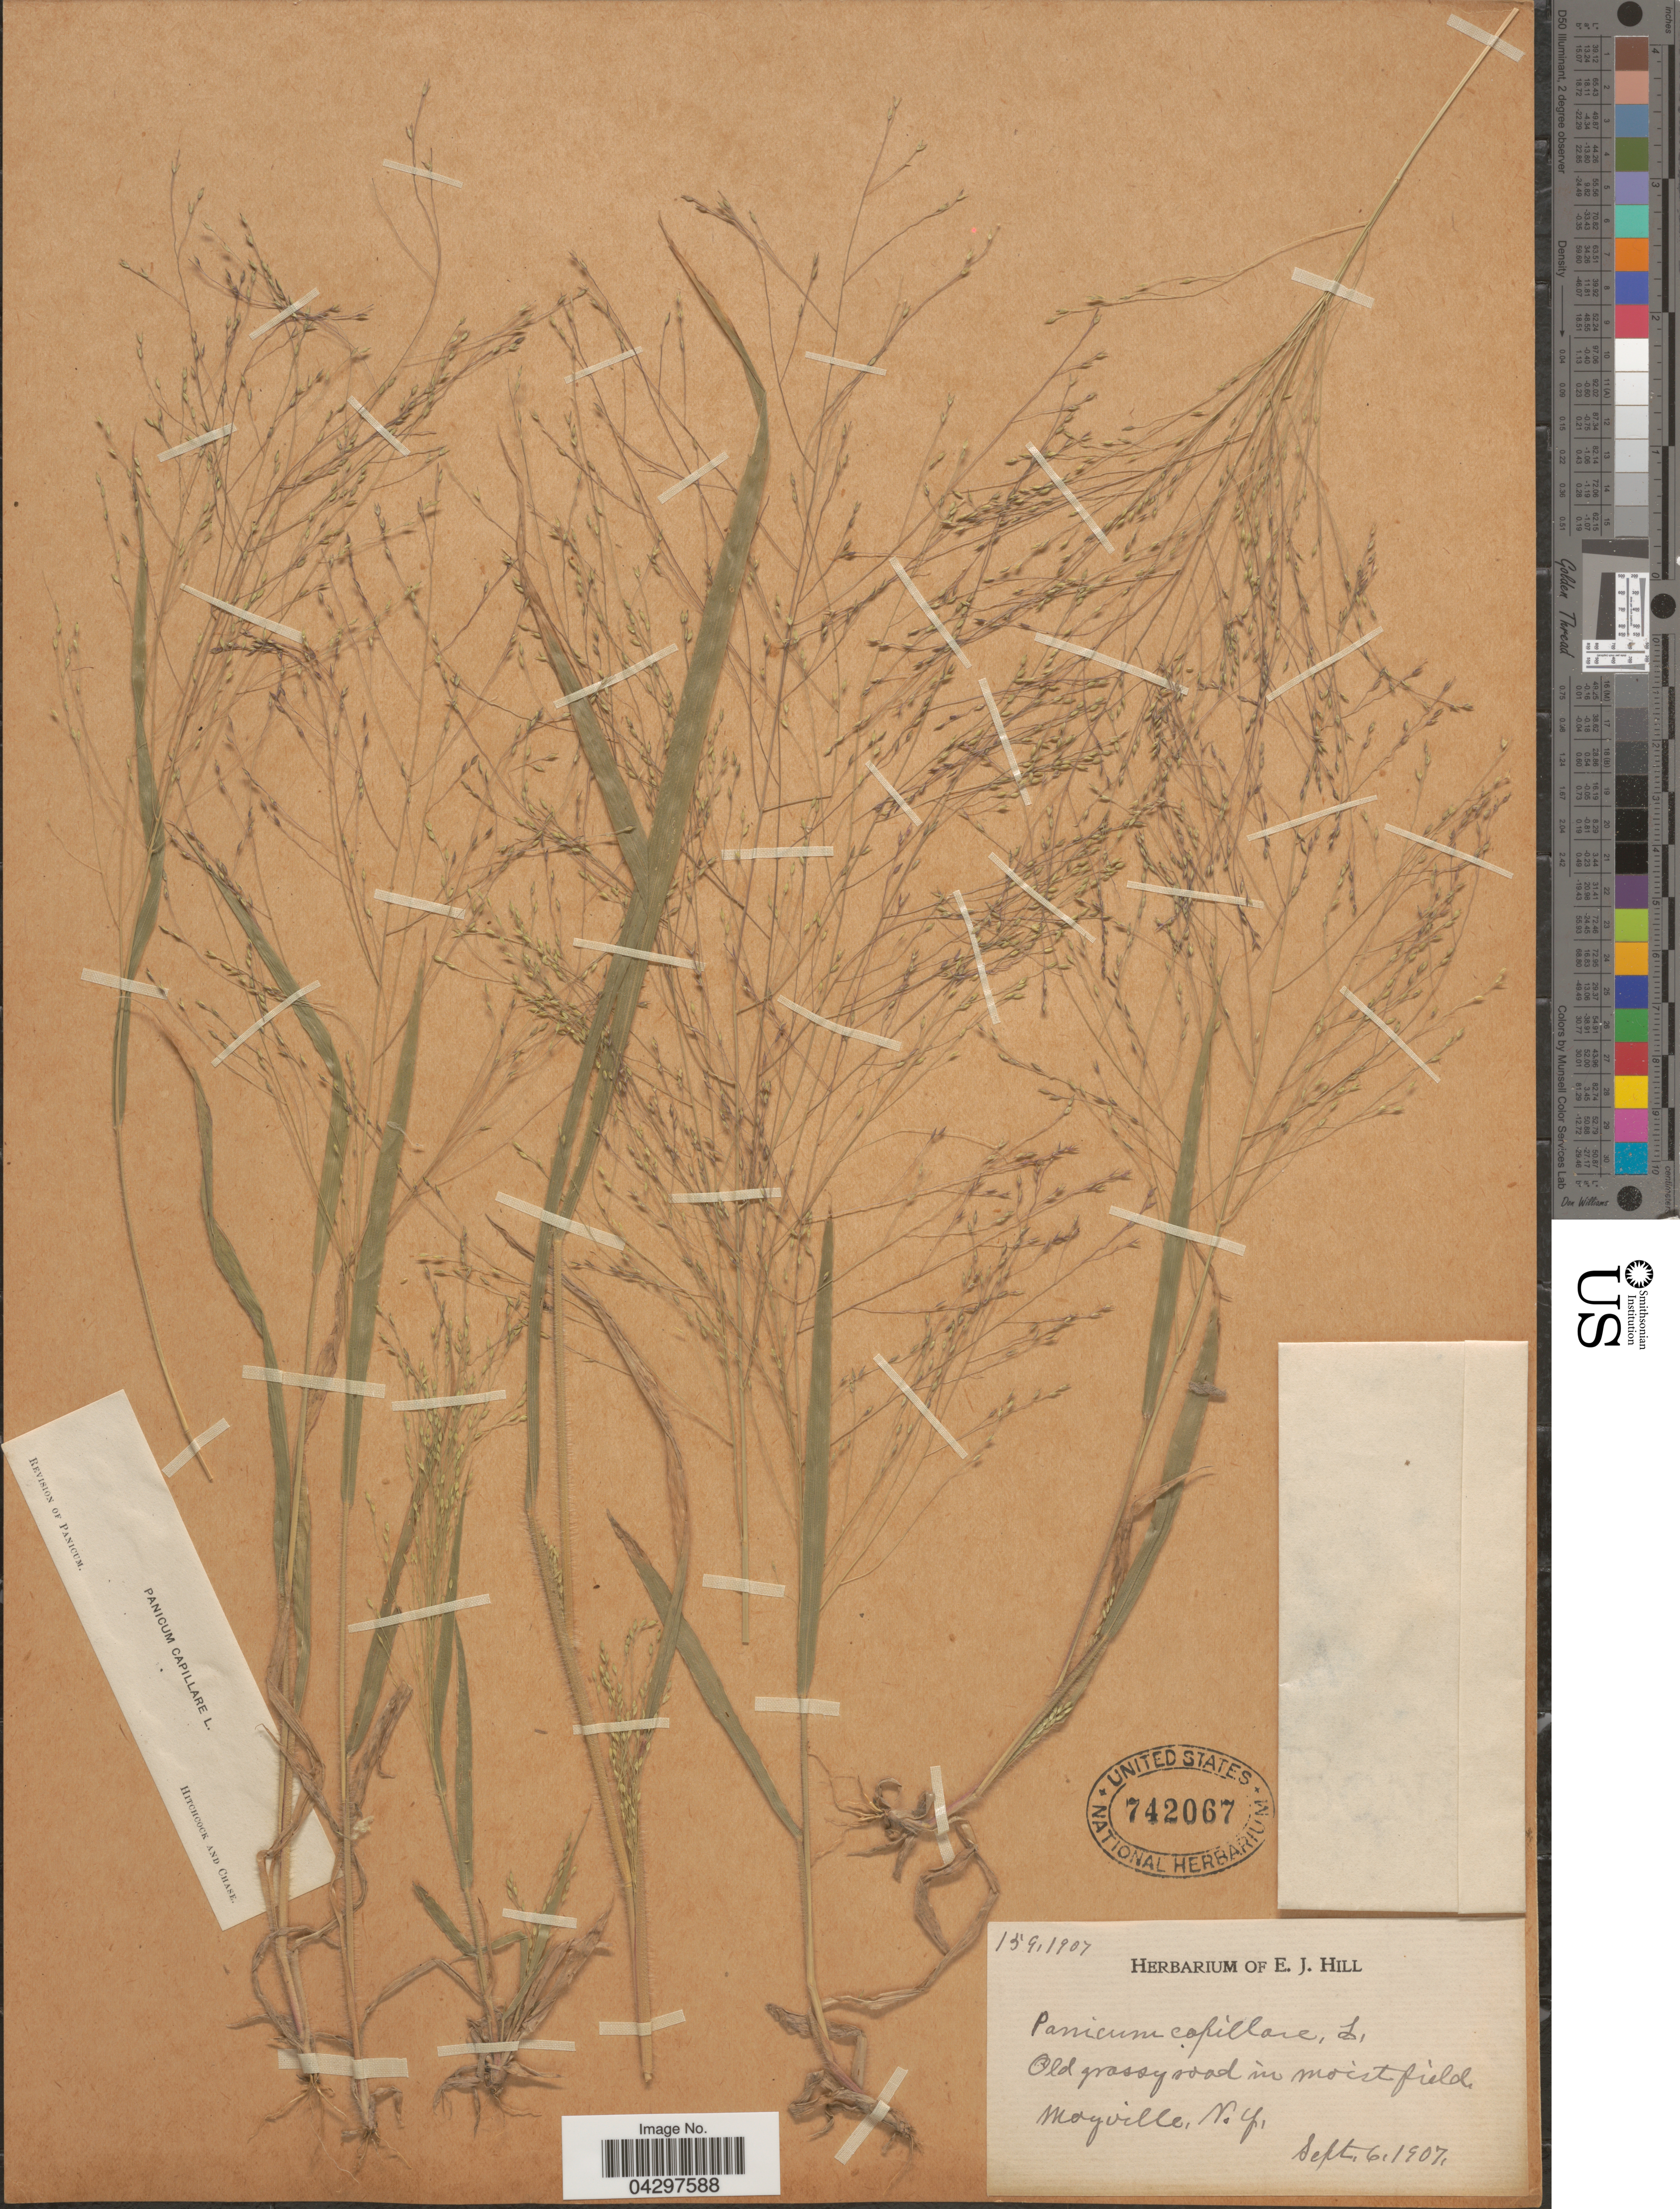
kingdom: Plantae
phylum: Tracheophyta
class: Liliopsida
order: Poales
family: Poaceae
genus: Panicum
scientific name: Panicum capillare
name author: L.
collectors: Ex herb. E. J. Hill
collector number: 1591907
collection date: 1907-09-06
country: United States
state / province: New York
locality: Mayville.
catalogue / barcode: US 742067